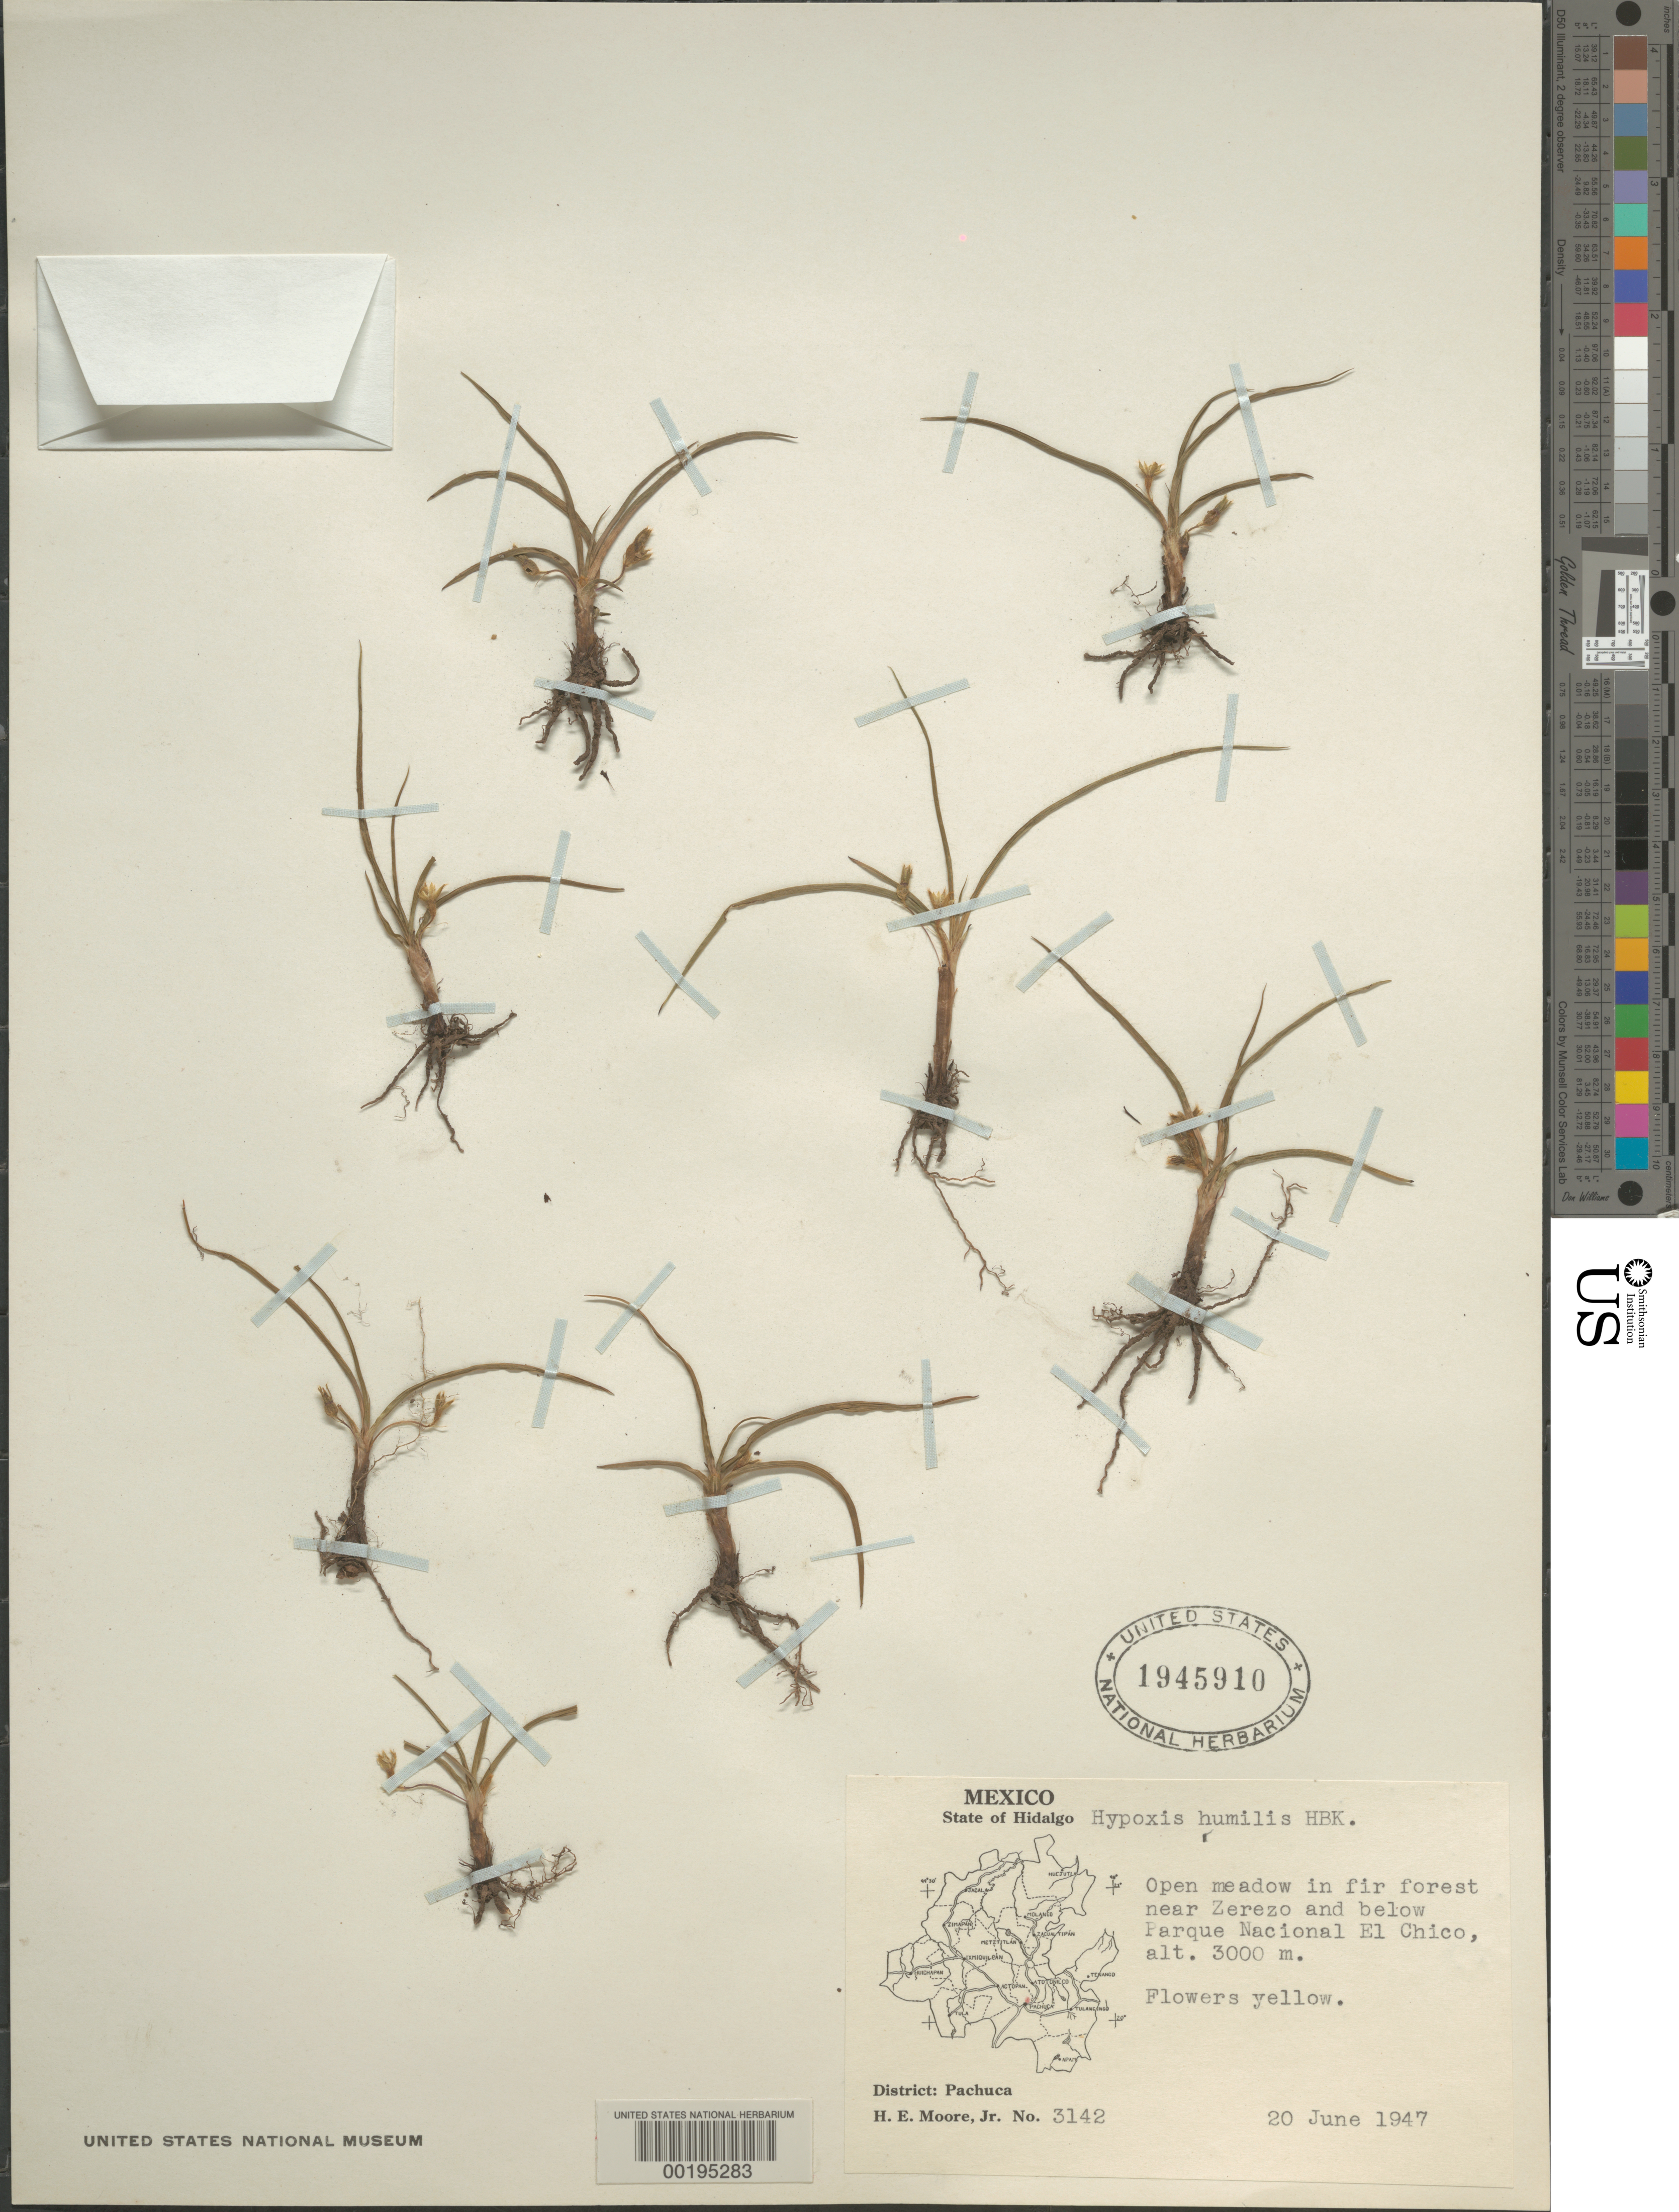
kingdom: Plantae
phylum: Tracheophyta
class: Liliopsida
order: Asparagales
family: Hypoxidaceae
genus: Hypoxis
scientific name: Hypoxis humilis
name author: Tharp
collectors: H. E. Moore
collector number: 3142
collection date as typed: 20 Jun 1947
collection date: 1947-06-20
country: Mexico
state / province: Hidalgo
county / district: Pachuca De Soto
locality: Pachuca Mun. (?), forest near Zerezo and below Parque Nacional El Chico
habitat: Open meadow in fir forest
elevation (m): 3000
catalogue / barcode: US 1945910